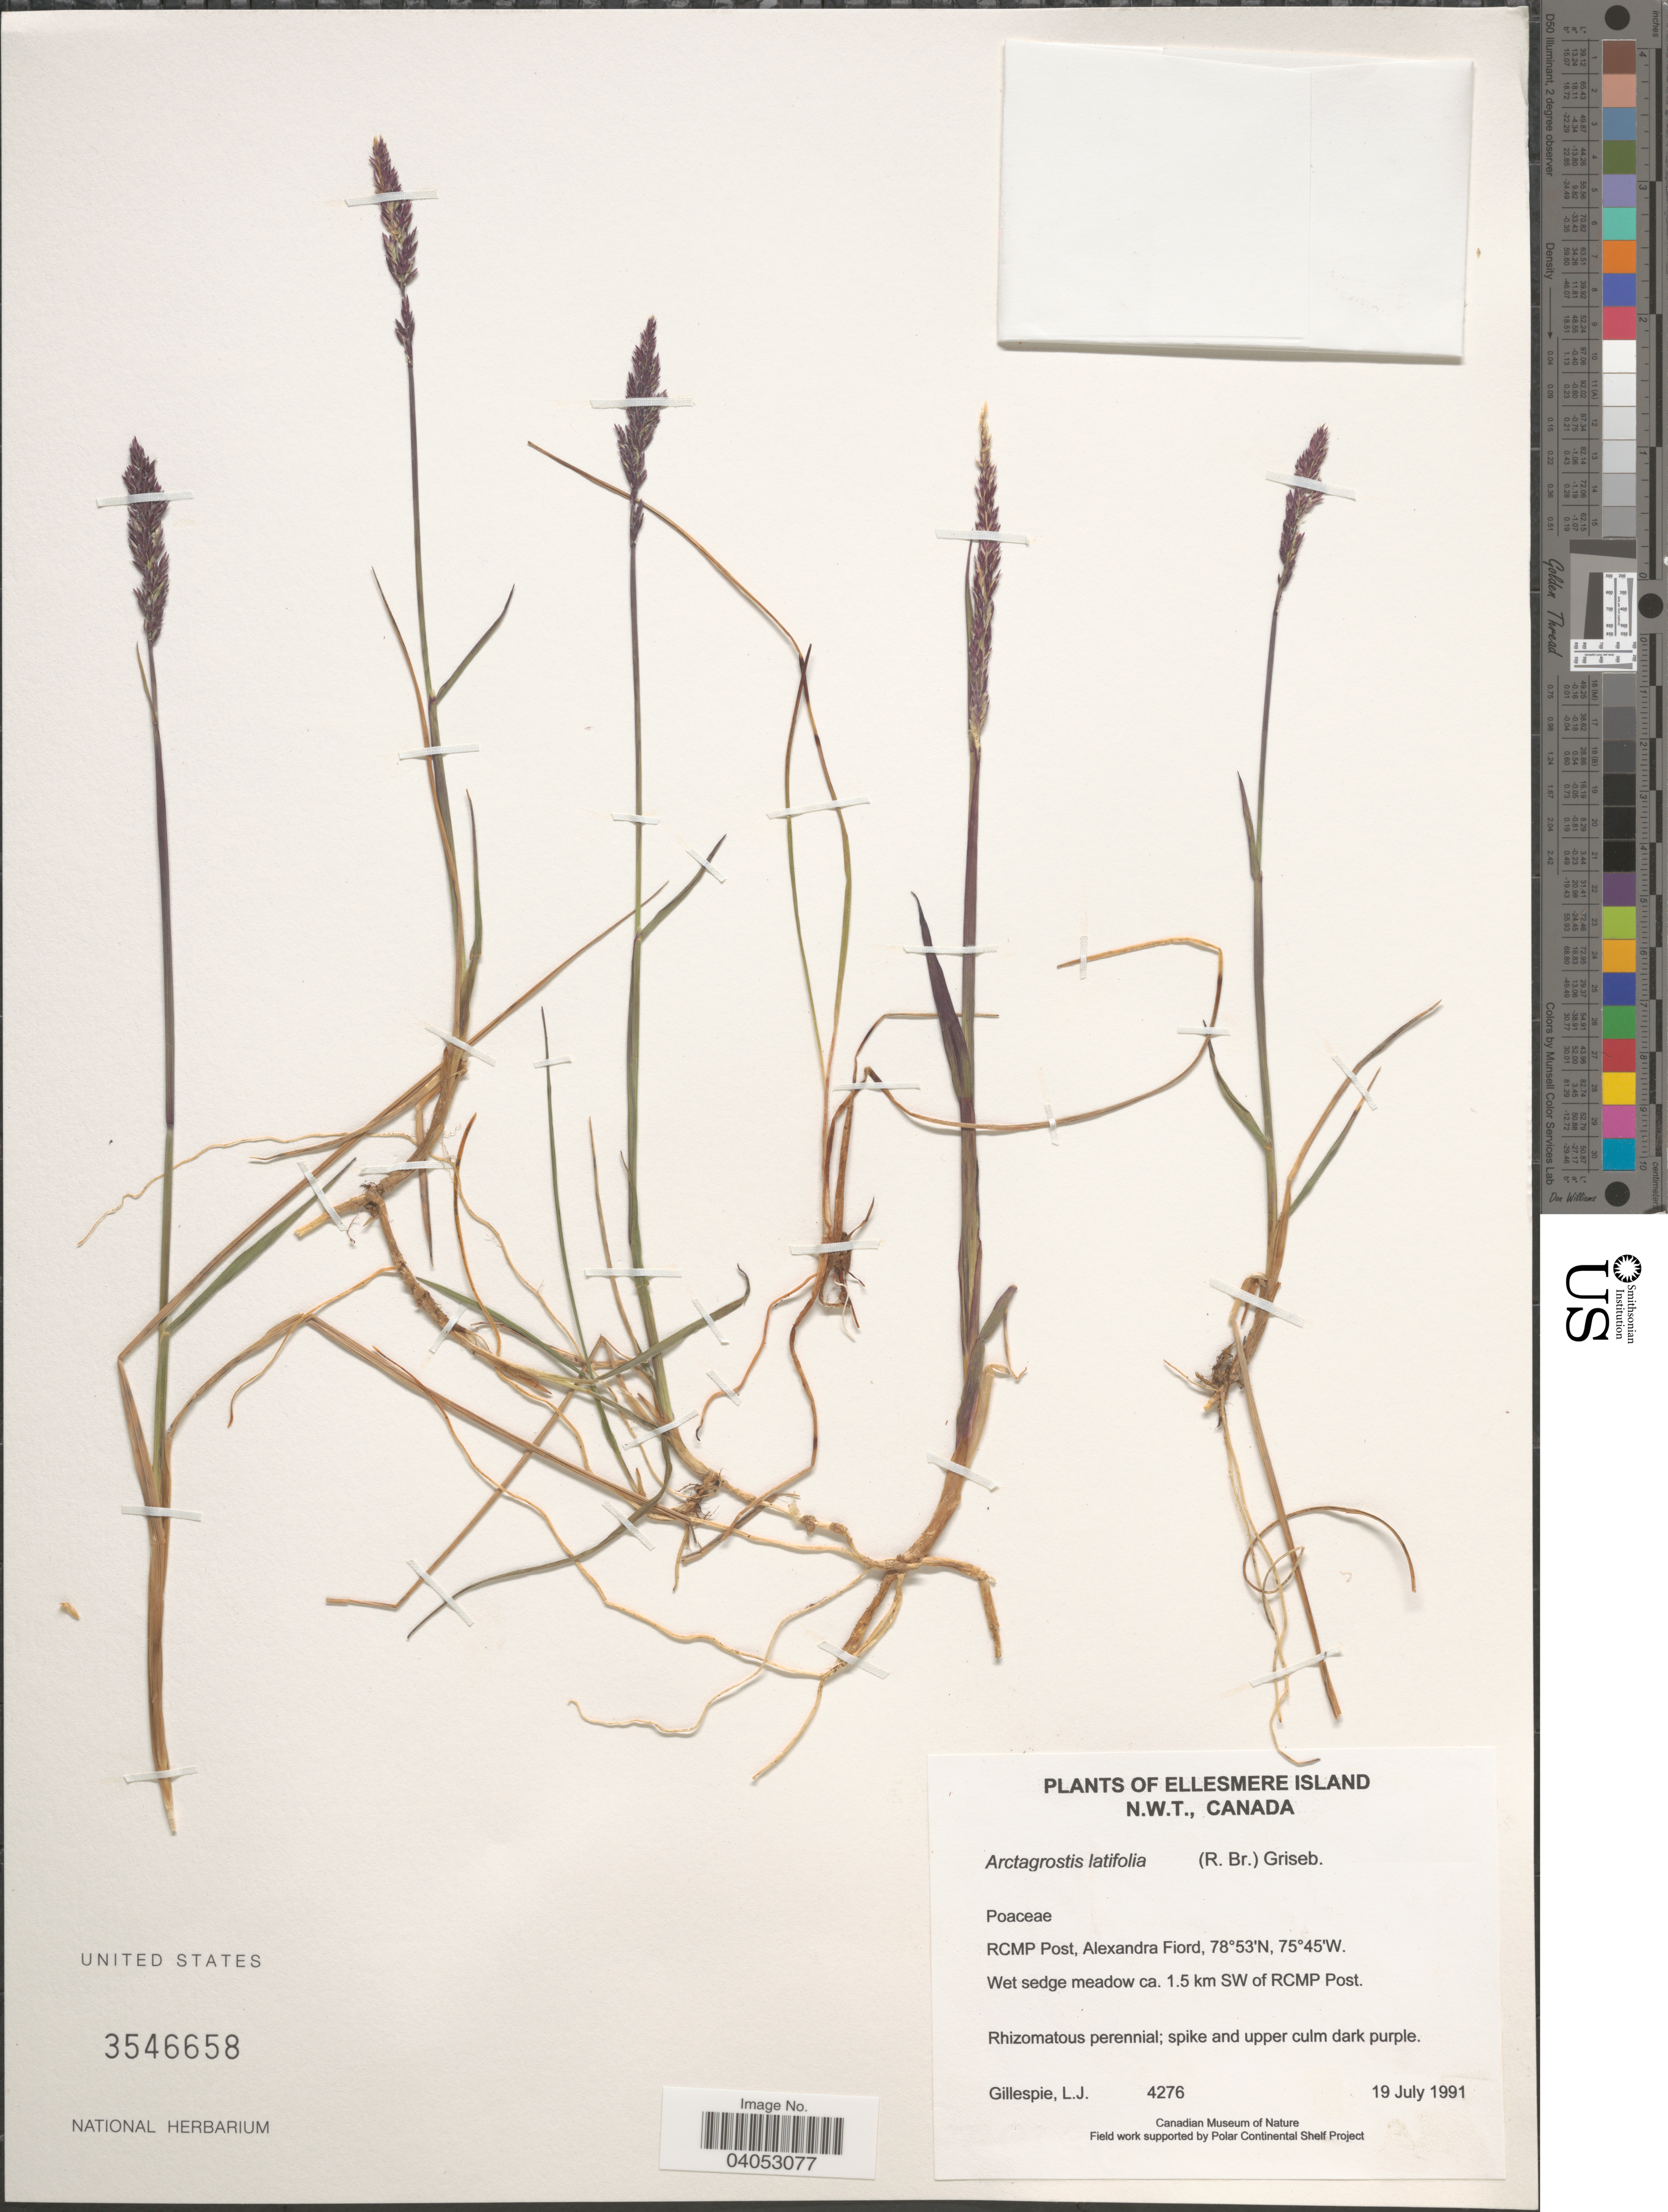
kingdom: Plantae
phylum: Tracheophyta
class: Liliopsida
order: Poales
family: Poaceae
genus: Arctagrostis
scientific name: Arctagrostis latifolia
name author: (R. Br.) Griseb.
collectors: L. Gillespie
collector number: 4276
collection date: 1991-07-19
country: Canada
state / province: Northwest Territories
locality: Ellesmere Island. RCMP Post, Alexandra Fiord. Ca. 1.5 km SW of RCMP Post.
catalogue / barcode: US 3546658